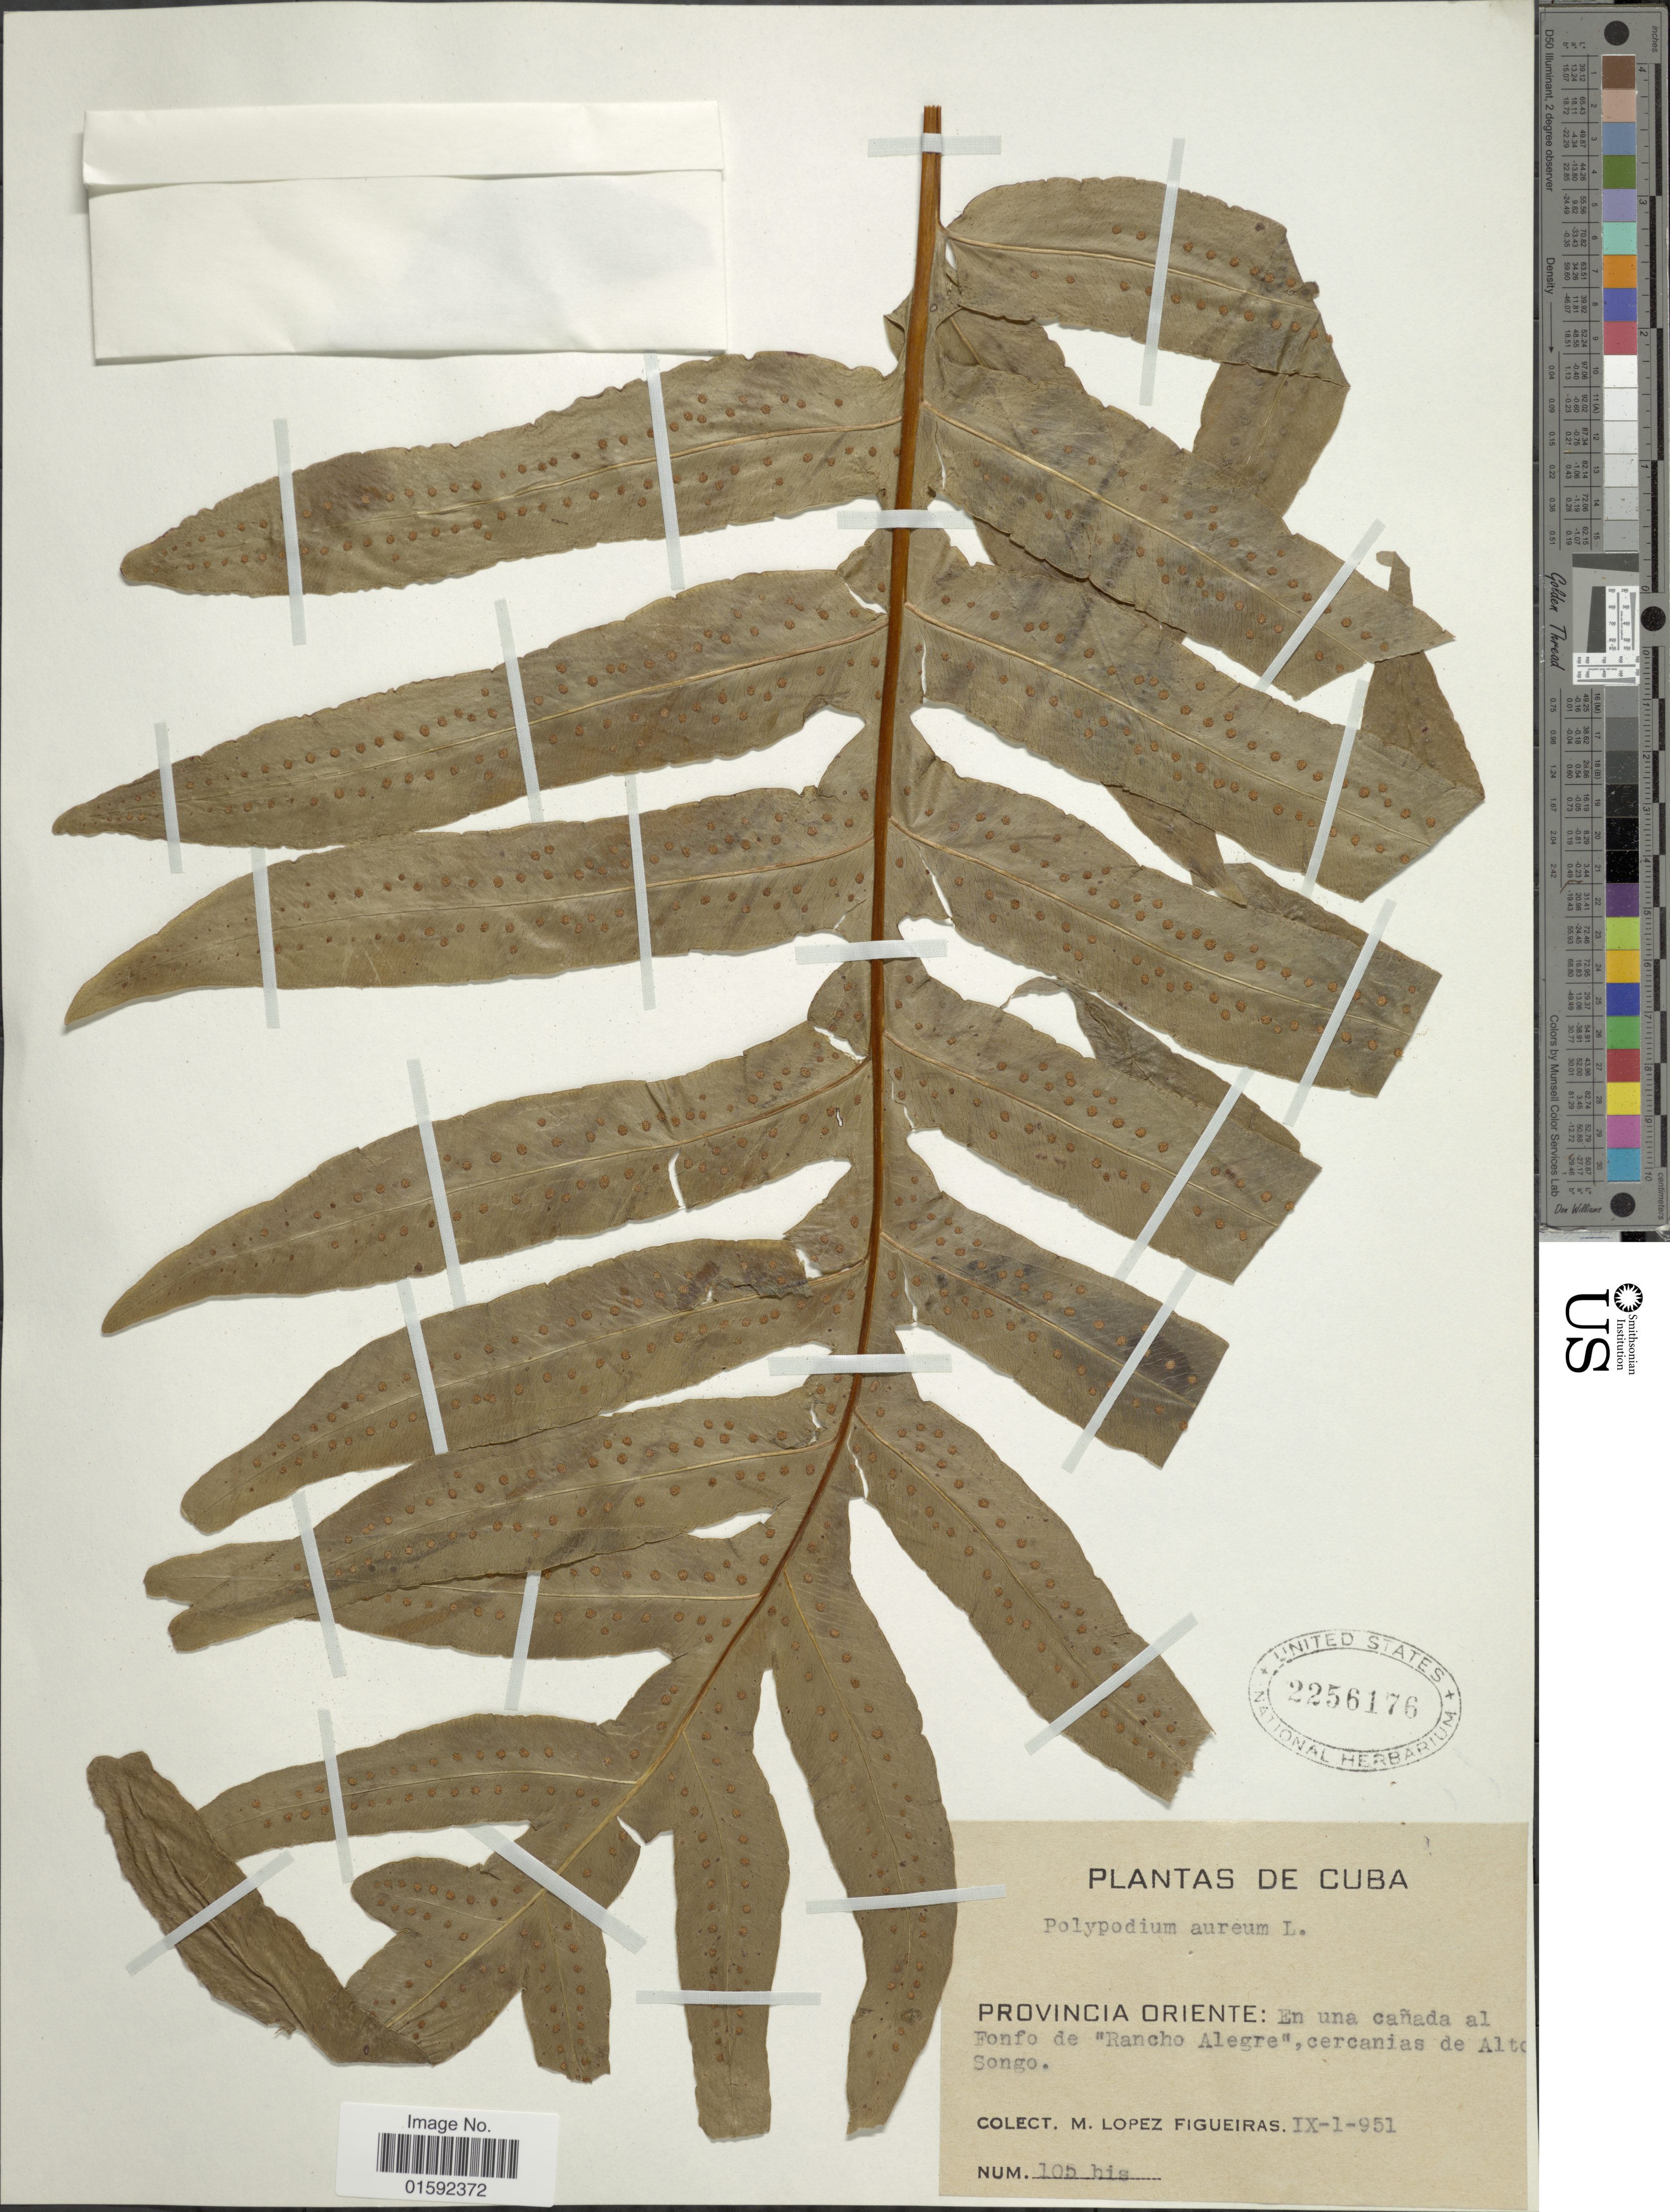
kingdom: Plantae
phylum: Tracheophyta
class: Polypodiopsida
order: Polypodiales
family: Polypodiaceae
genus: Phlebodium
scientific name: Phlebodium aureum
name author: (L.) J. Sm.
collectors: M. López Figueiras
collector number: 105bis*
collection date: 1951-09-01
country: Cuba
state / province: Oriente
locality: Cuba, Provincia Oriente: En una cañada al Fonfo de "Rancho Alegre", cercancias de Alto Songo.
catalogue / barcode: US 2256176